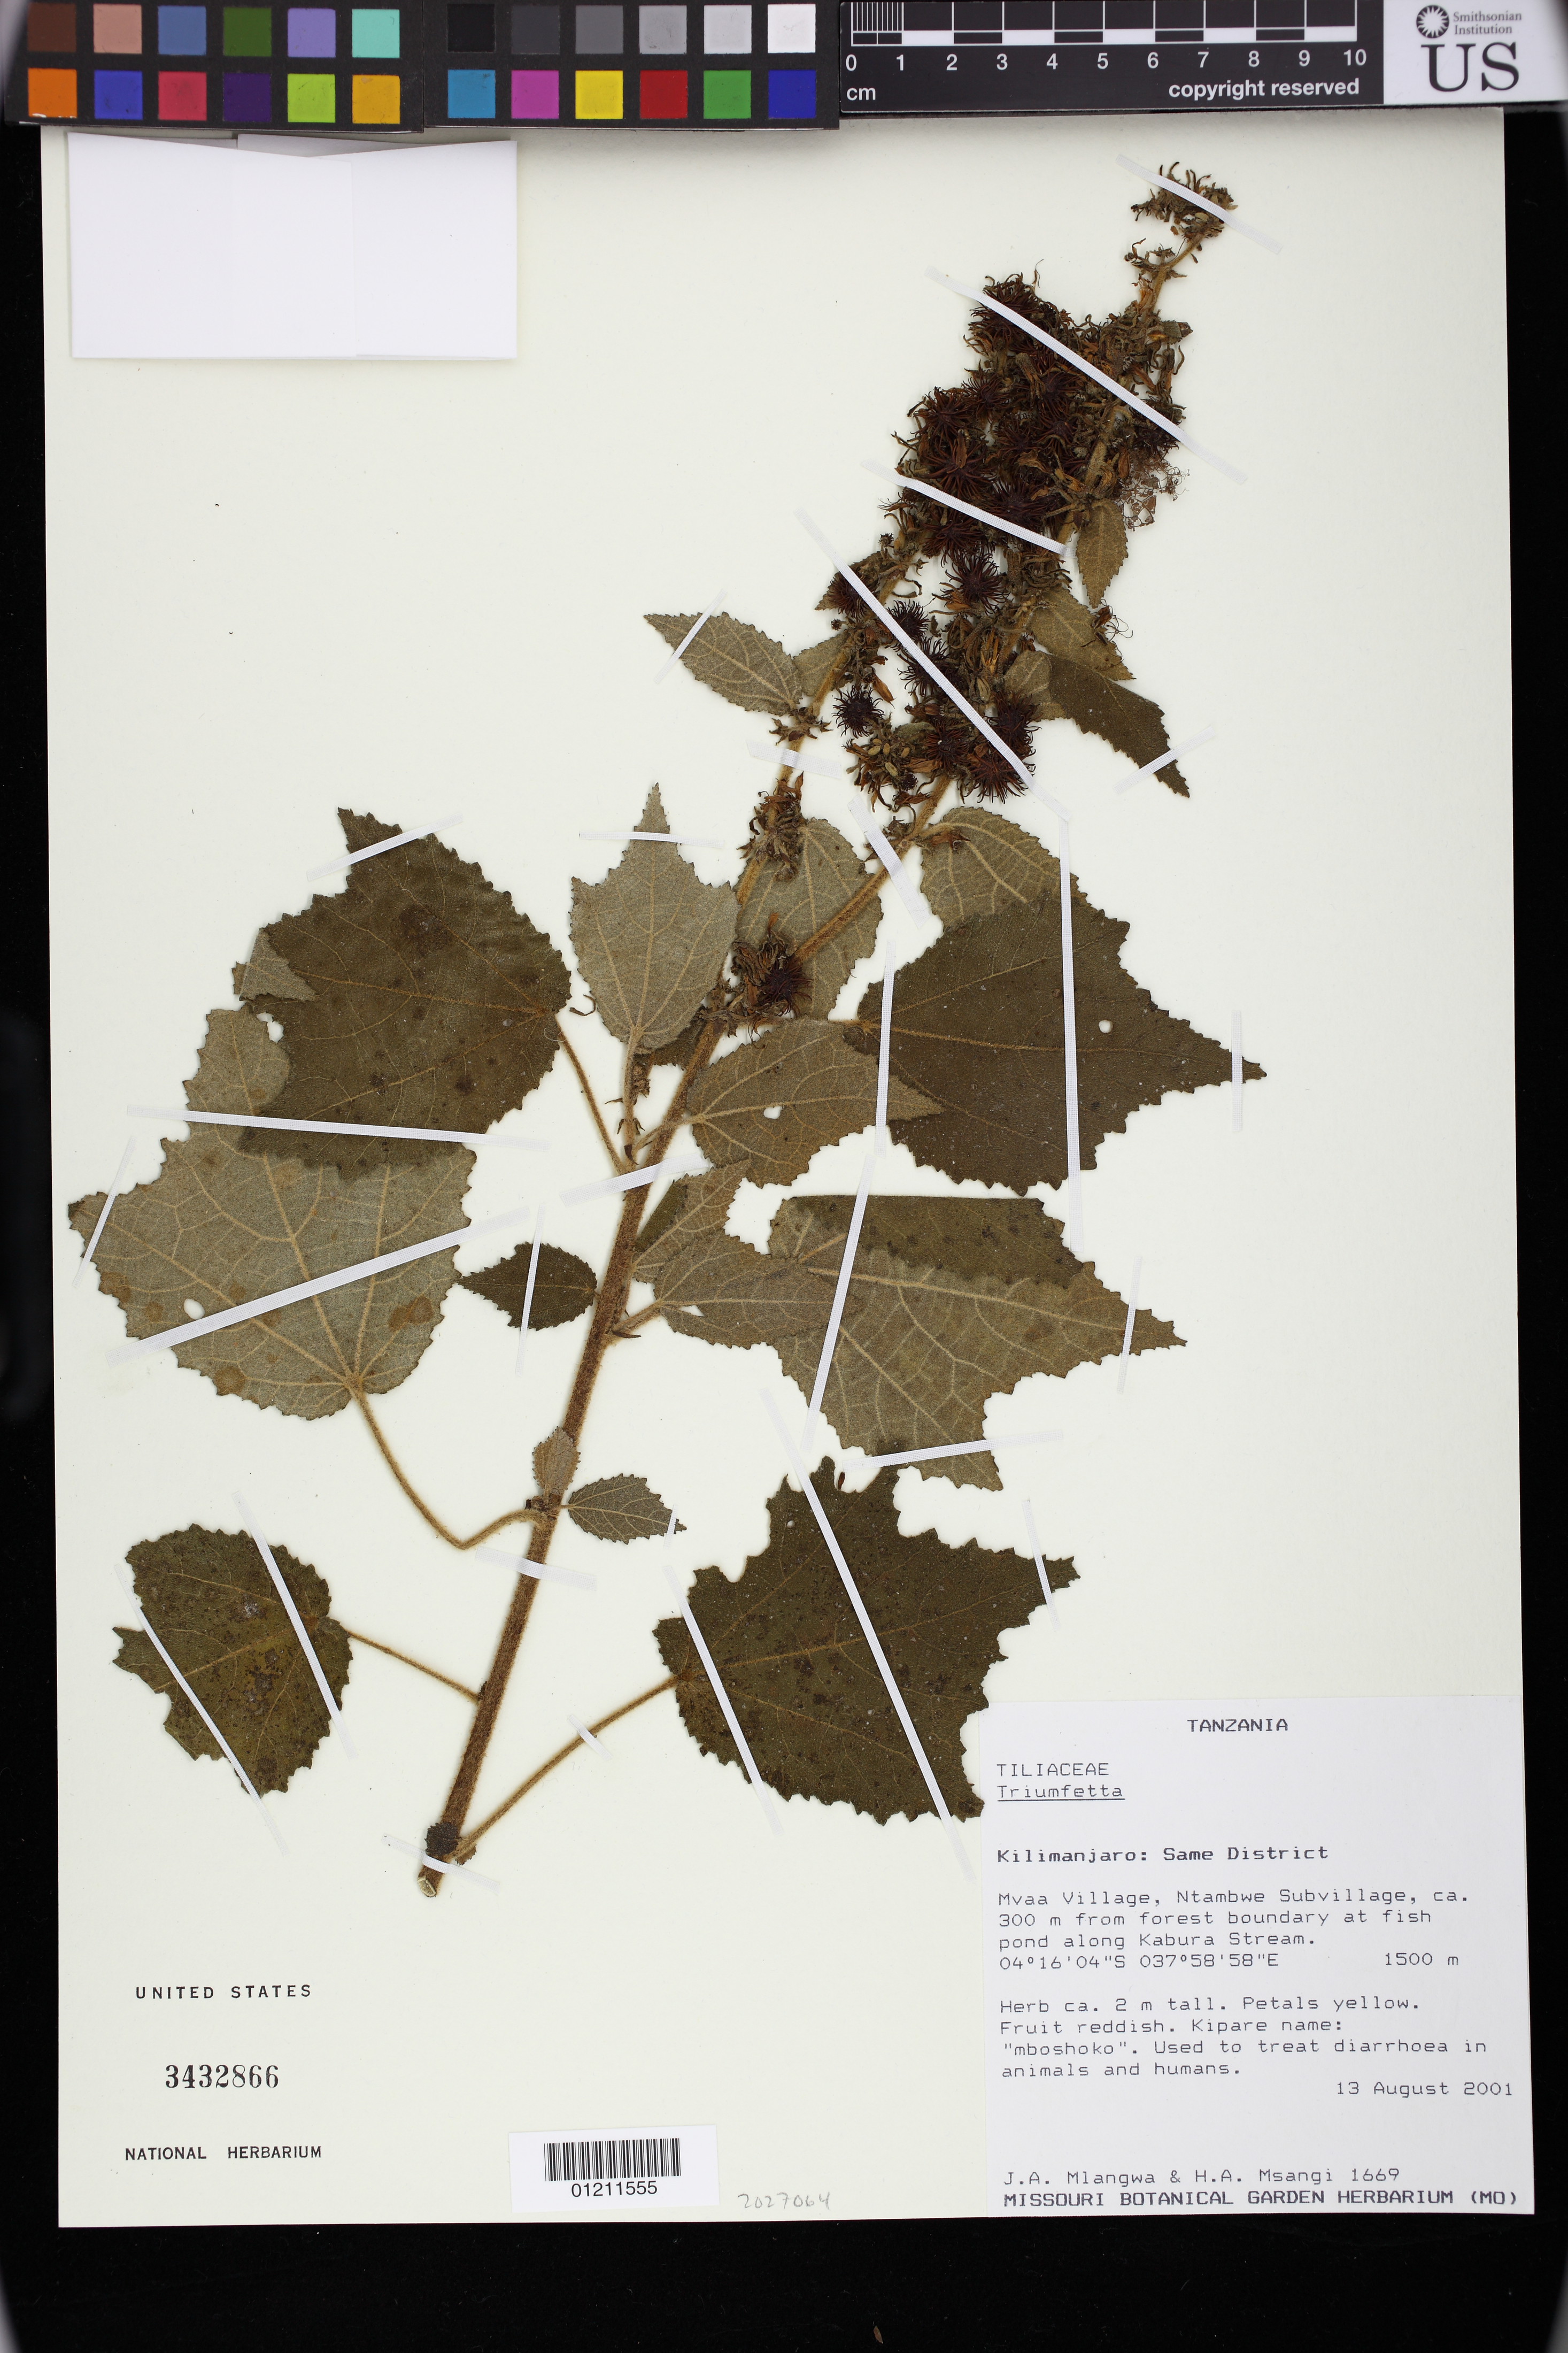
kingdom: Plantae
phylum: Tracheophyta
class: Magnoliopsida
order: Malvales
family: Malvaceae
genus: Triumfetta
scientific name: Triumfetta brachyceras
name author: K. Schum.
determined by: Dorr, Laurence J., Curator (BOT), Smithsonian Institution - National Museum of Natural History (UNITED STATES)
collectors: J. Mlangwa & H. Msangi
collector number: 1669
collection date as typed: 13 Aug 2001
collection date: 2001-08-13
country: Tanzania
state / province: Kilimanjaro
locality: Kilimanjaro: Same District. Mvaa Village, Ntambwe Subvillage, ca 300 m from forest boundary at fish pond along Kabura Stream.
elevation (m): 1500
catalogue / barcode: US 3432866